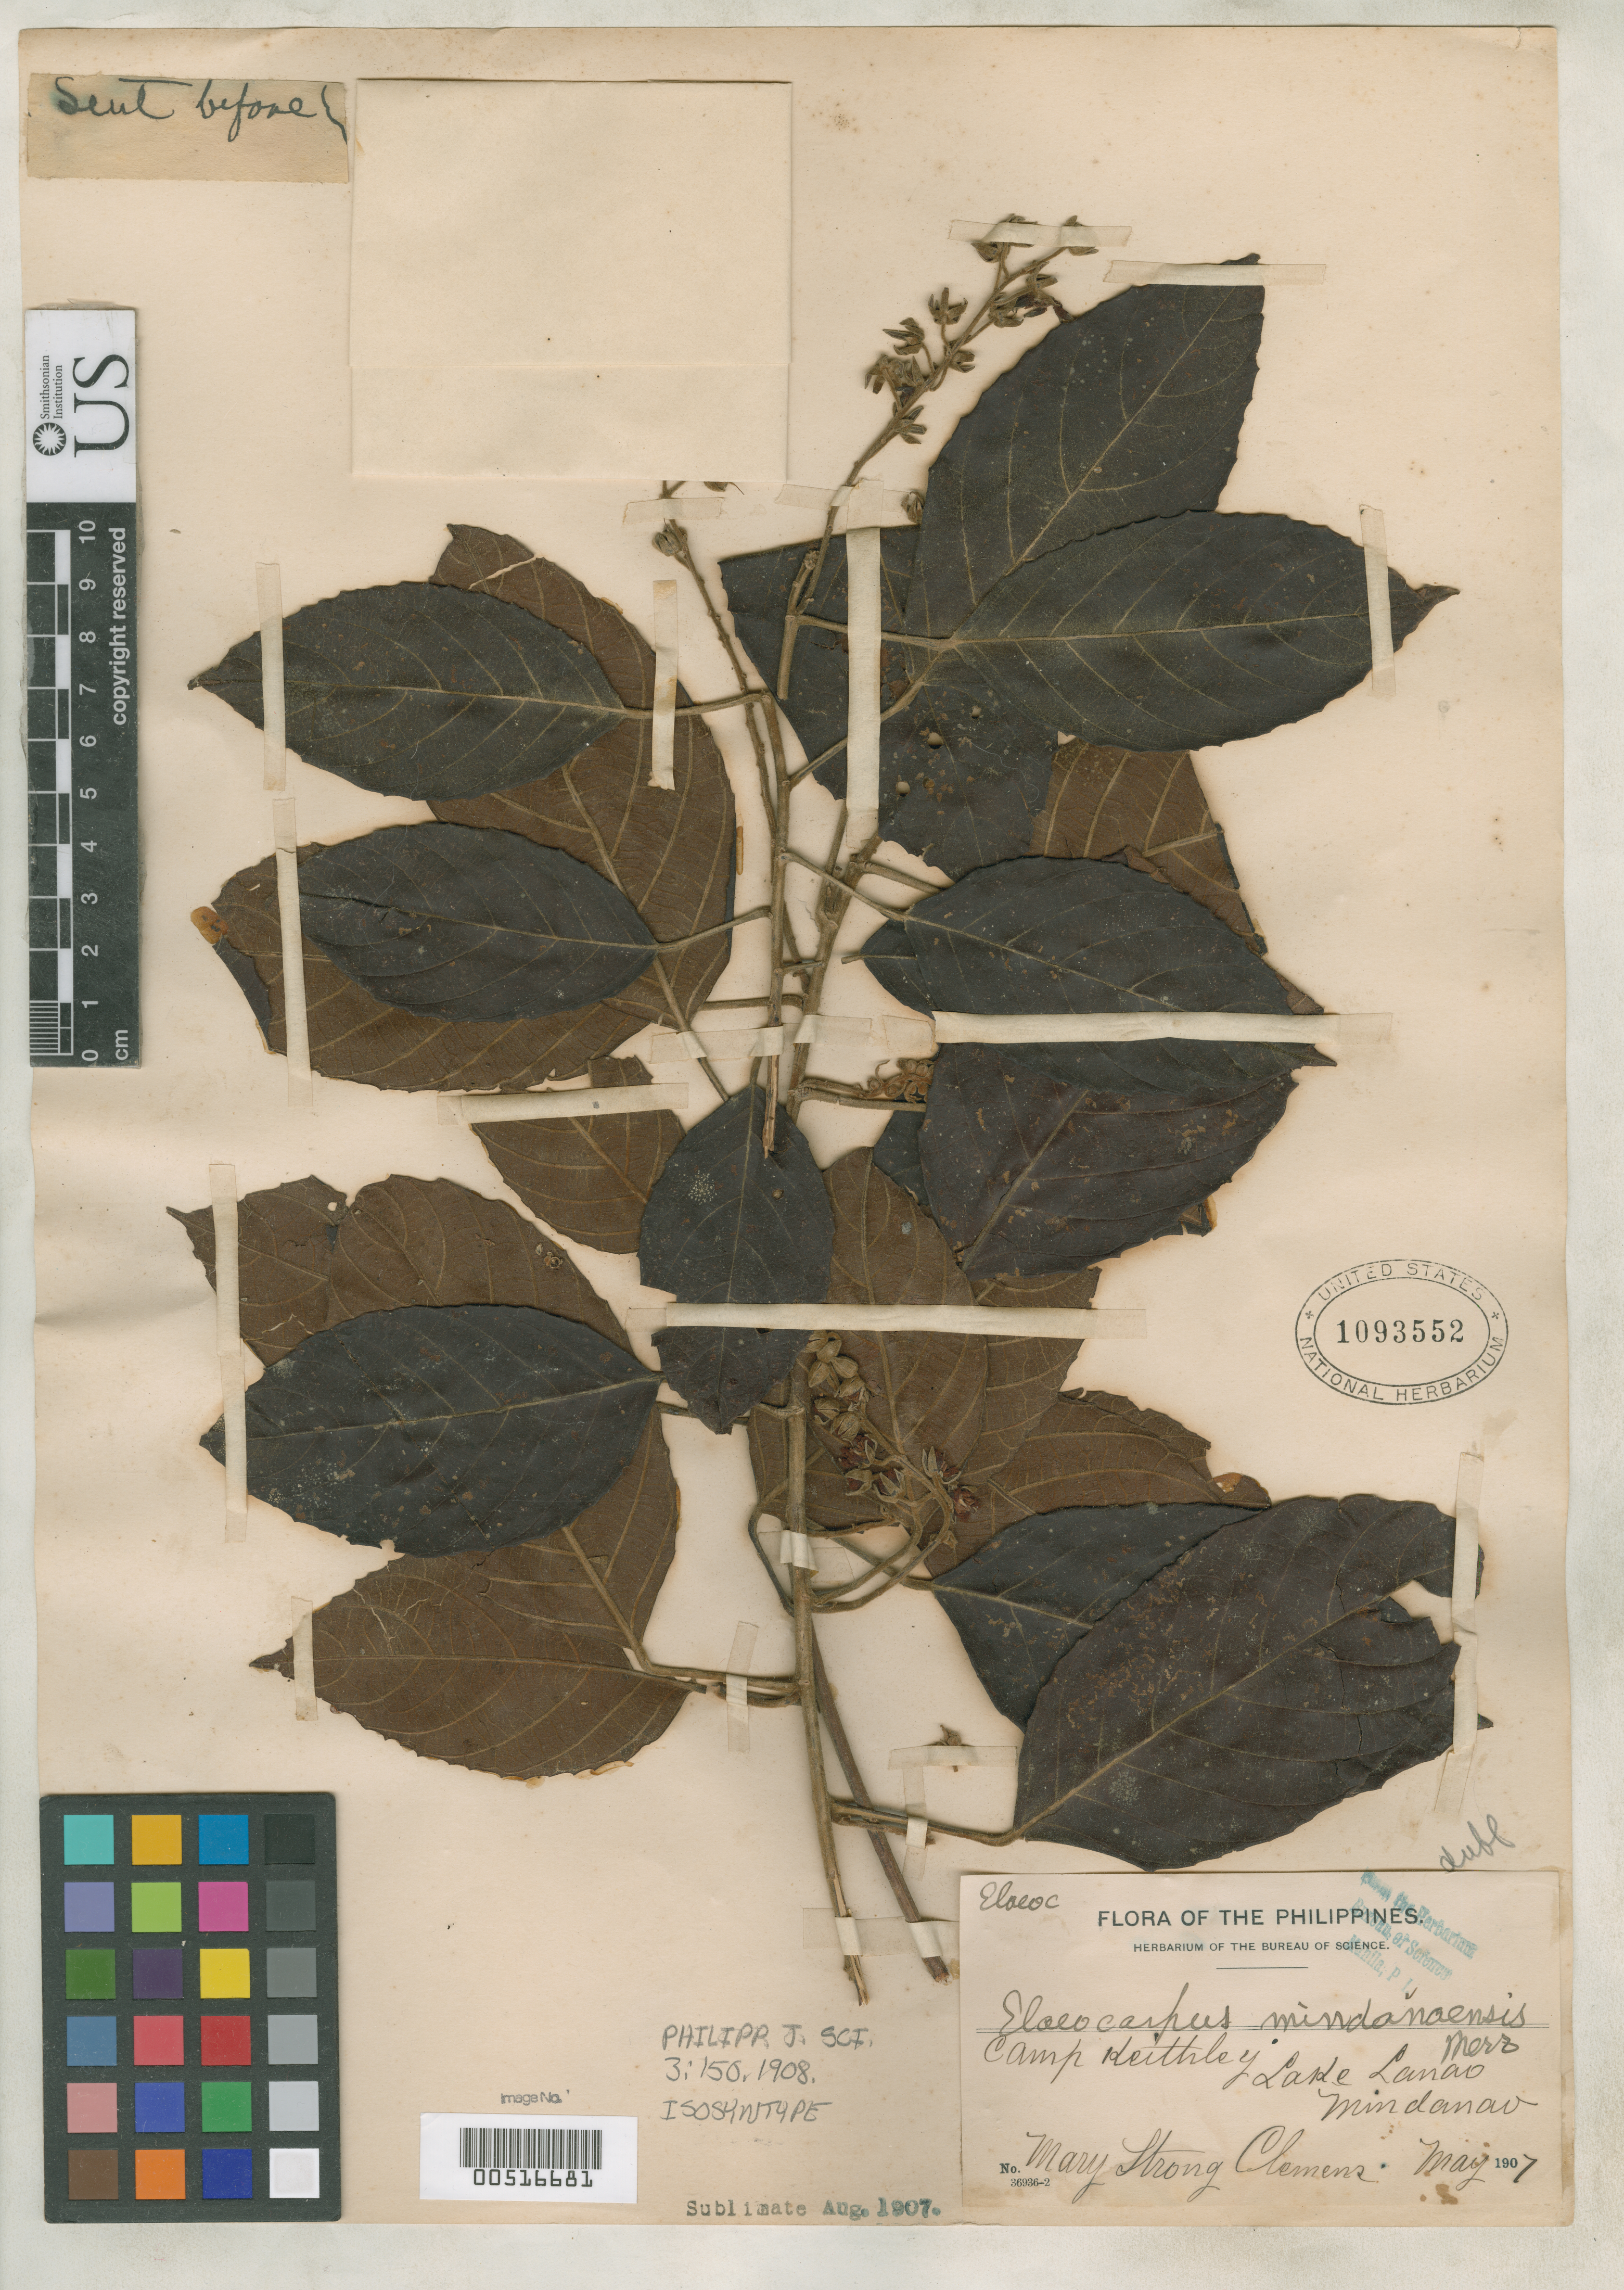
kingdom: Plantae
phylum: Tracheophyta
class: Magnoliopsida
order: Oxalidales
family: Elaeocarpaceae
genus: Elaeocarpus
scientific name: Elaeocarpus mindanaensis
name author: Merr.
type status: Isosyntype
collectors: M. S. Clemens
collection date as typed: May 1907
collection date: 1907-05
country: Philippines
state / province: Muslim Mindanao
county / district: Lanao del Sur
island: Mindanao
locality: Camp Keithley, Lake Lanao.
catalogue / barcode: US 1093552